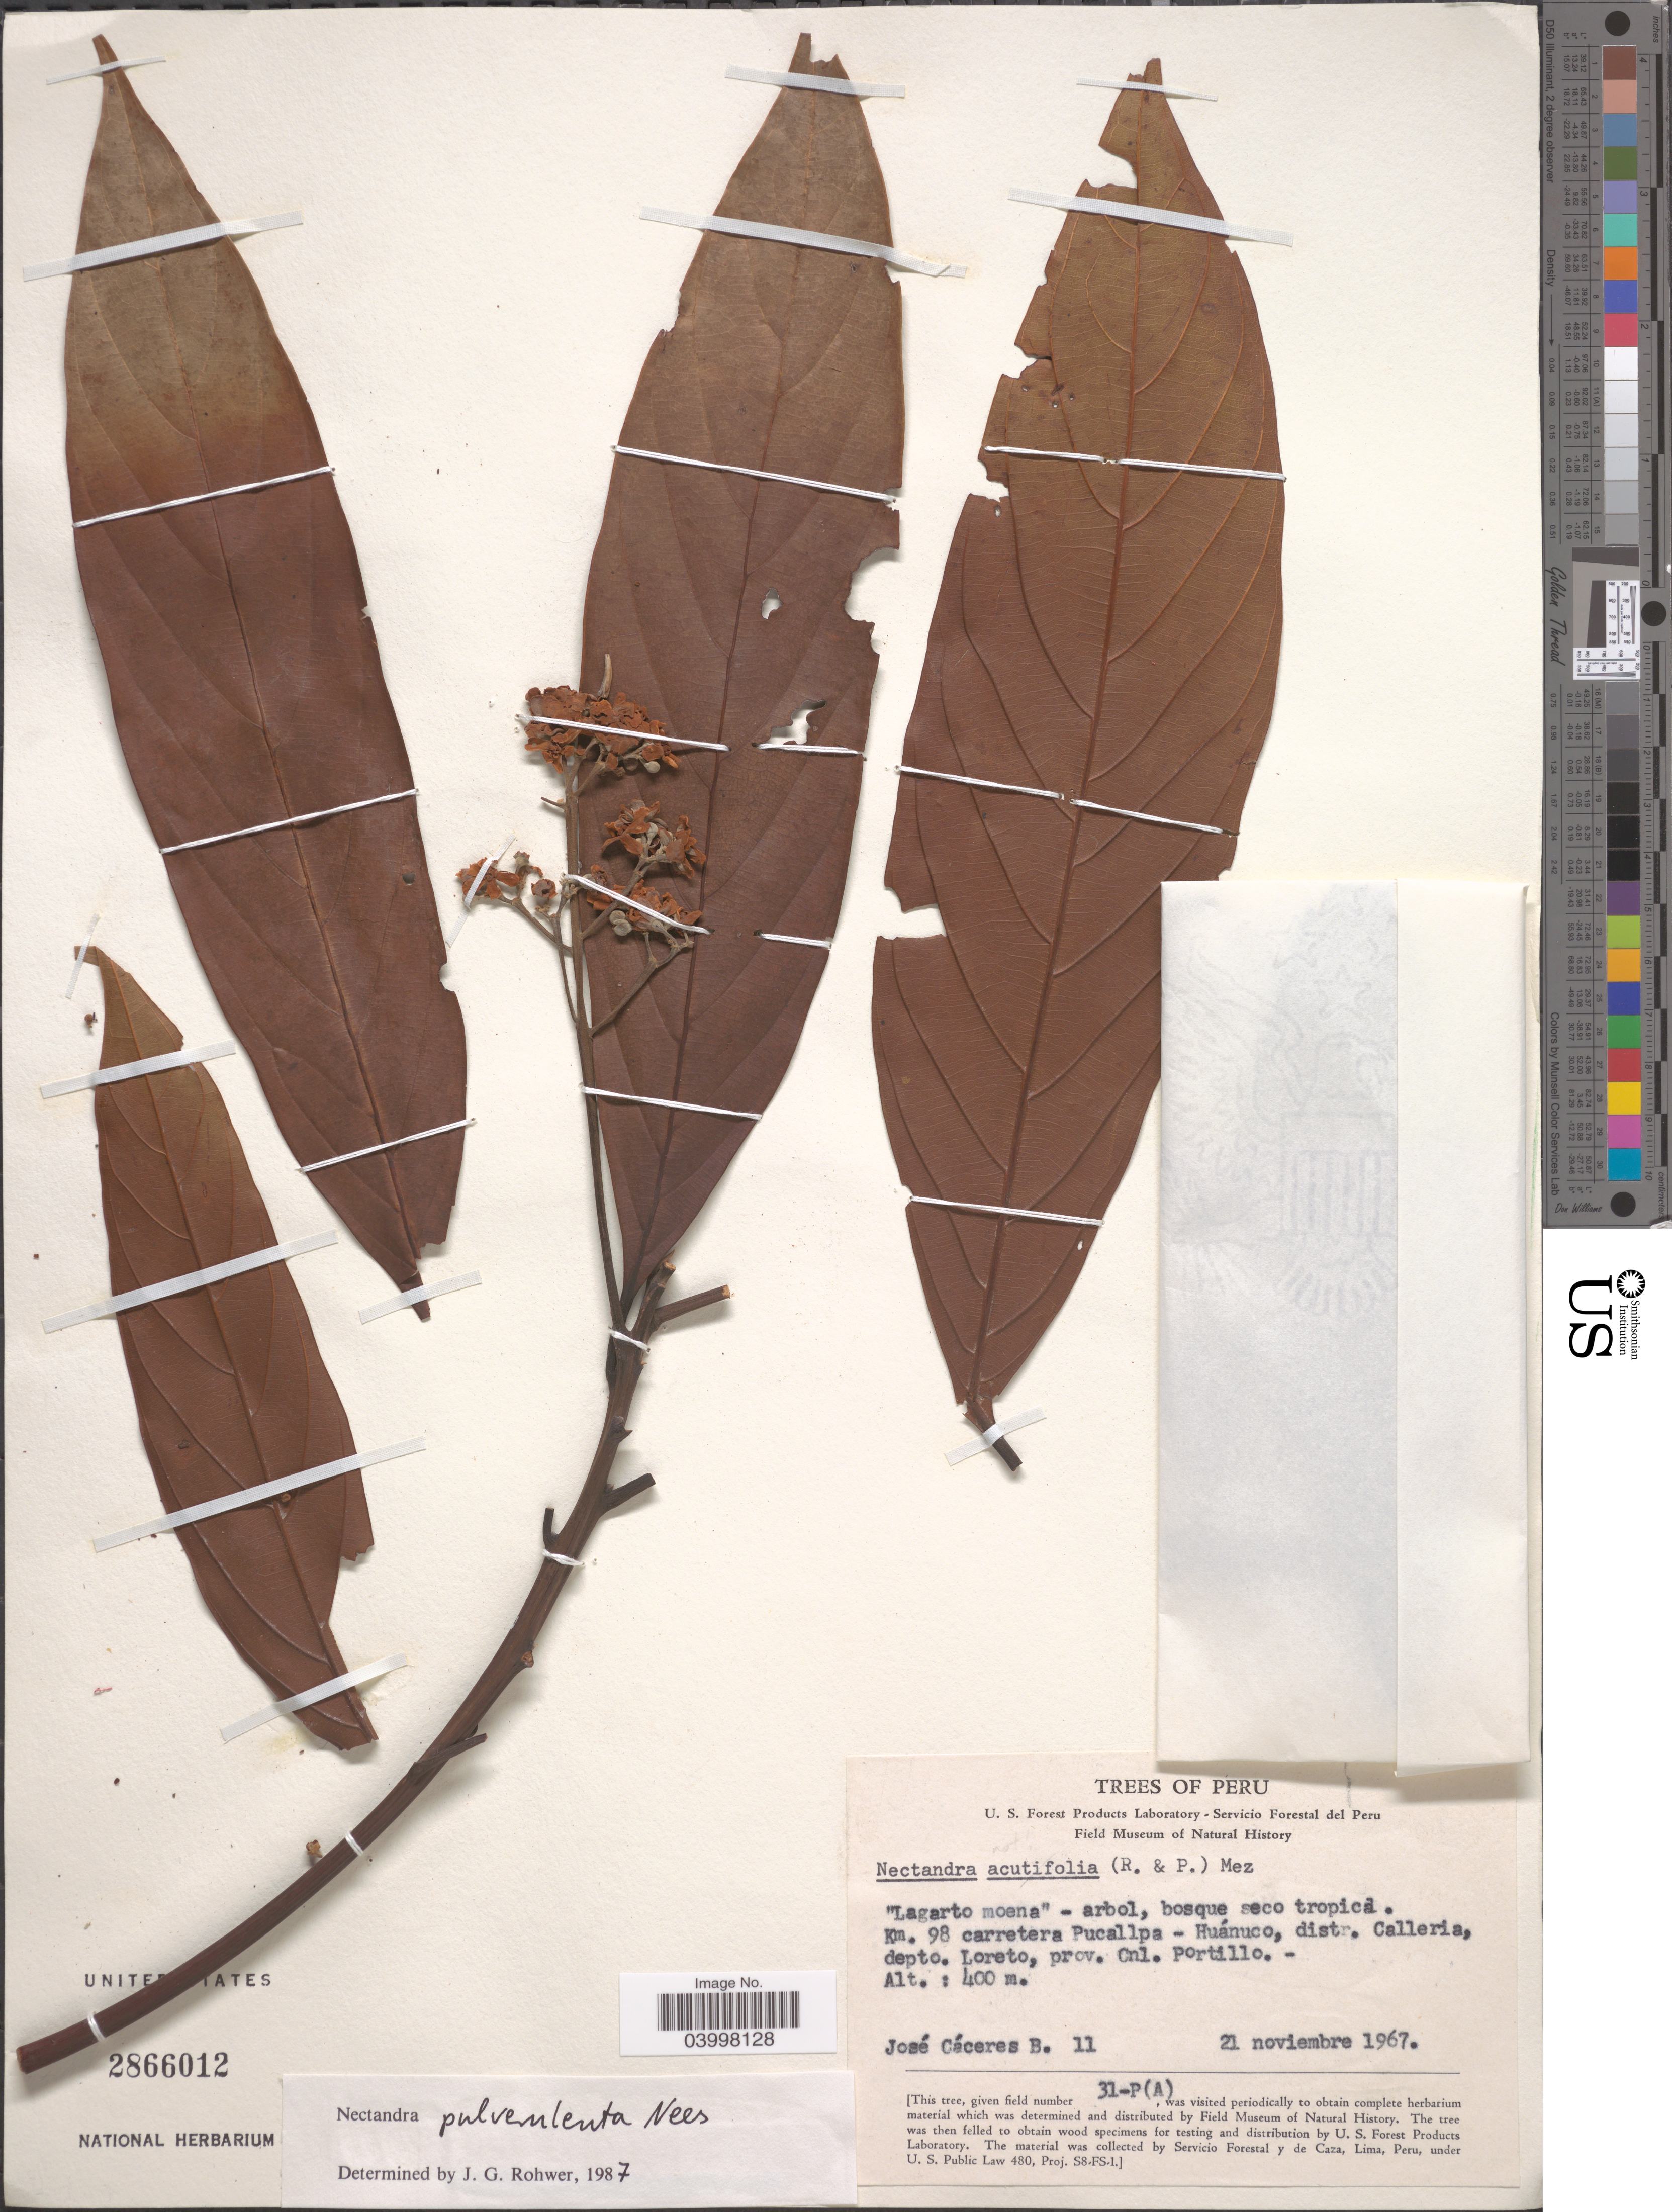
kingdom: Plantae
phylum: Tracheophyta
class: Magnoliopsida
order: Laurales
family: Lauraceae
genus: Nectandra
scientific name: Nectandra pulverulenta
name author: Nees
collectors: J. Cáceres B.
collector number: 11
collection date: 1967-11-21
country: Peru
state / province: Loreto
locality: Km. 98 carretera Pucallpa - Huánuco, distr. Calleria, depto. Loreto, prov. Cnl. Portillo.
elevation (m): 400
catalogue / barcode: US 2866012